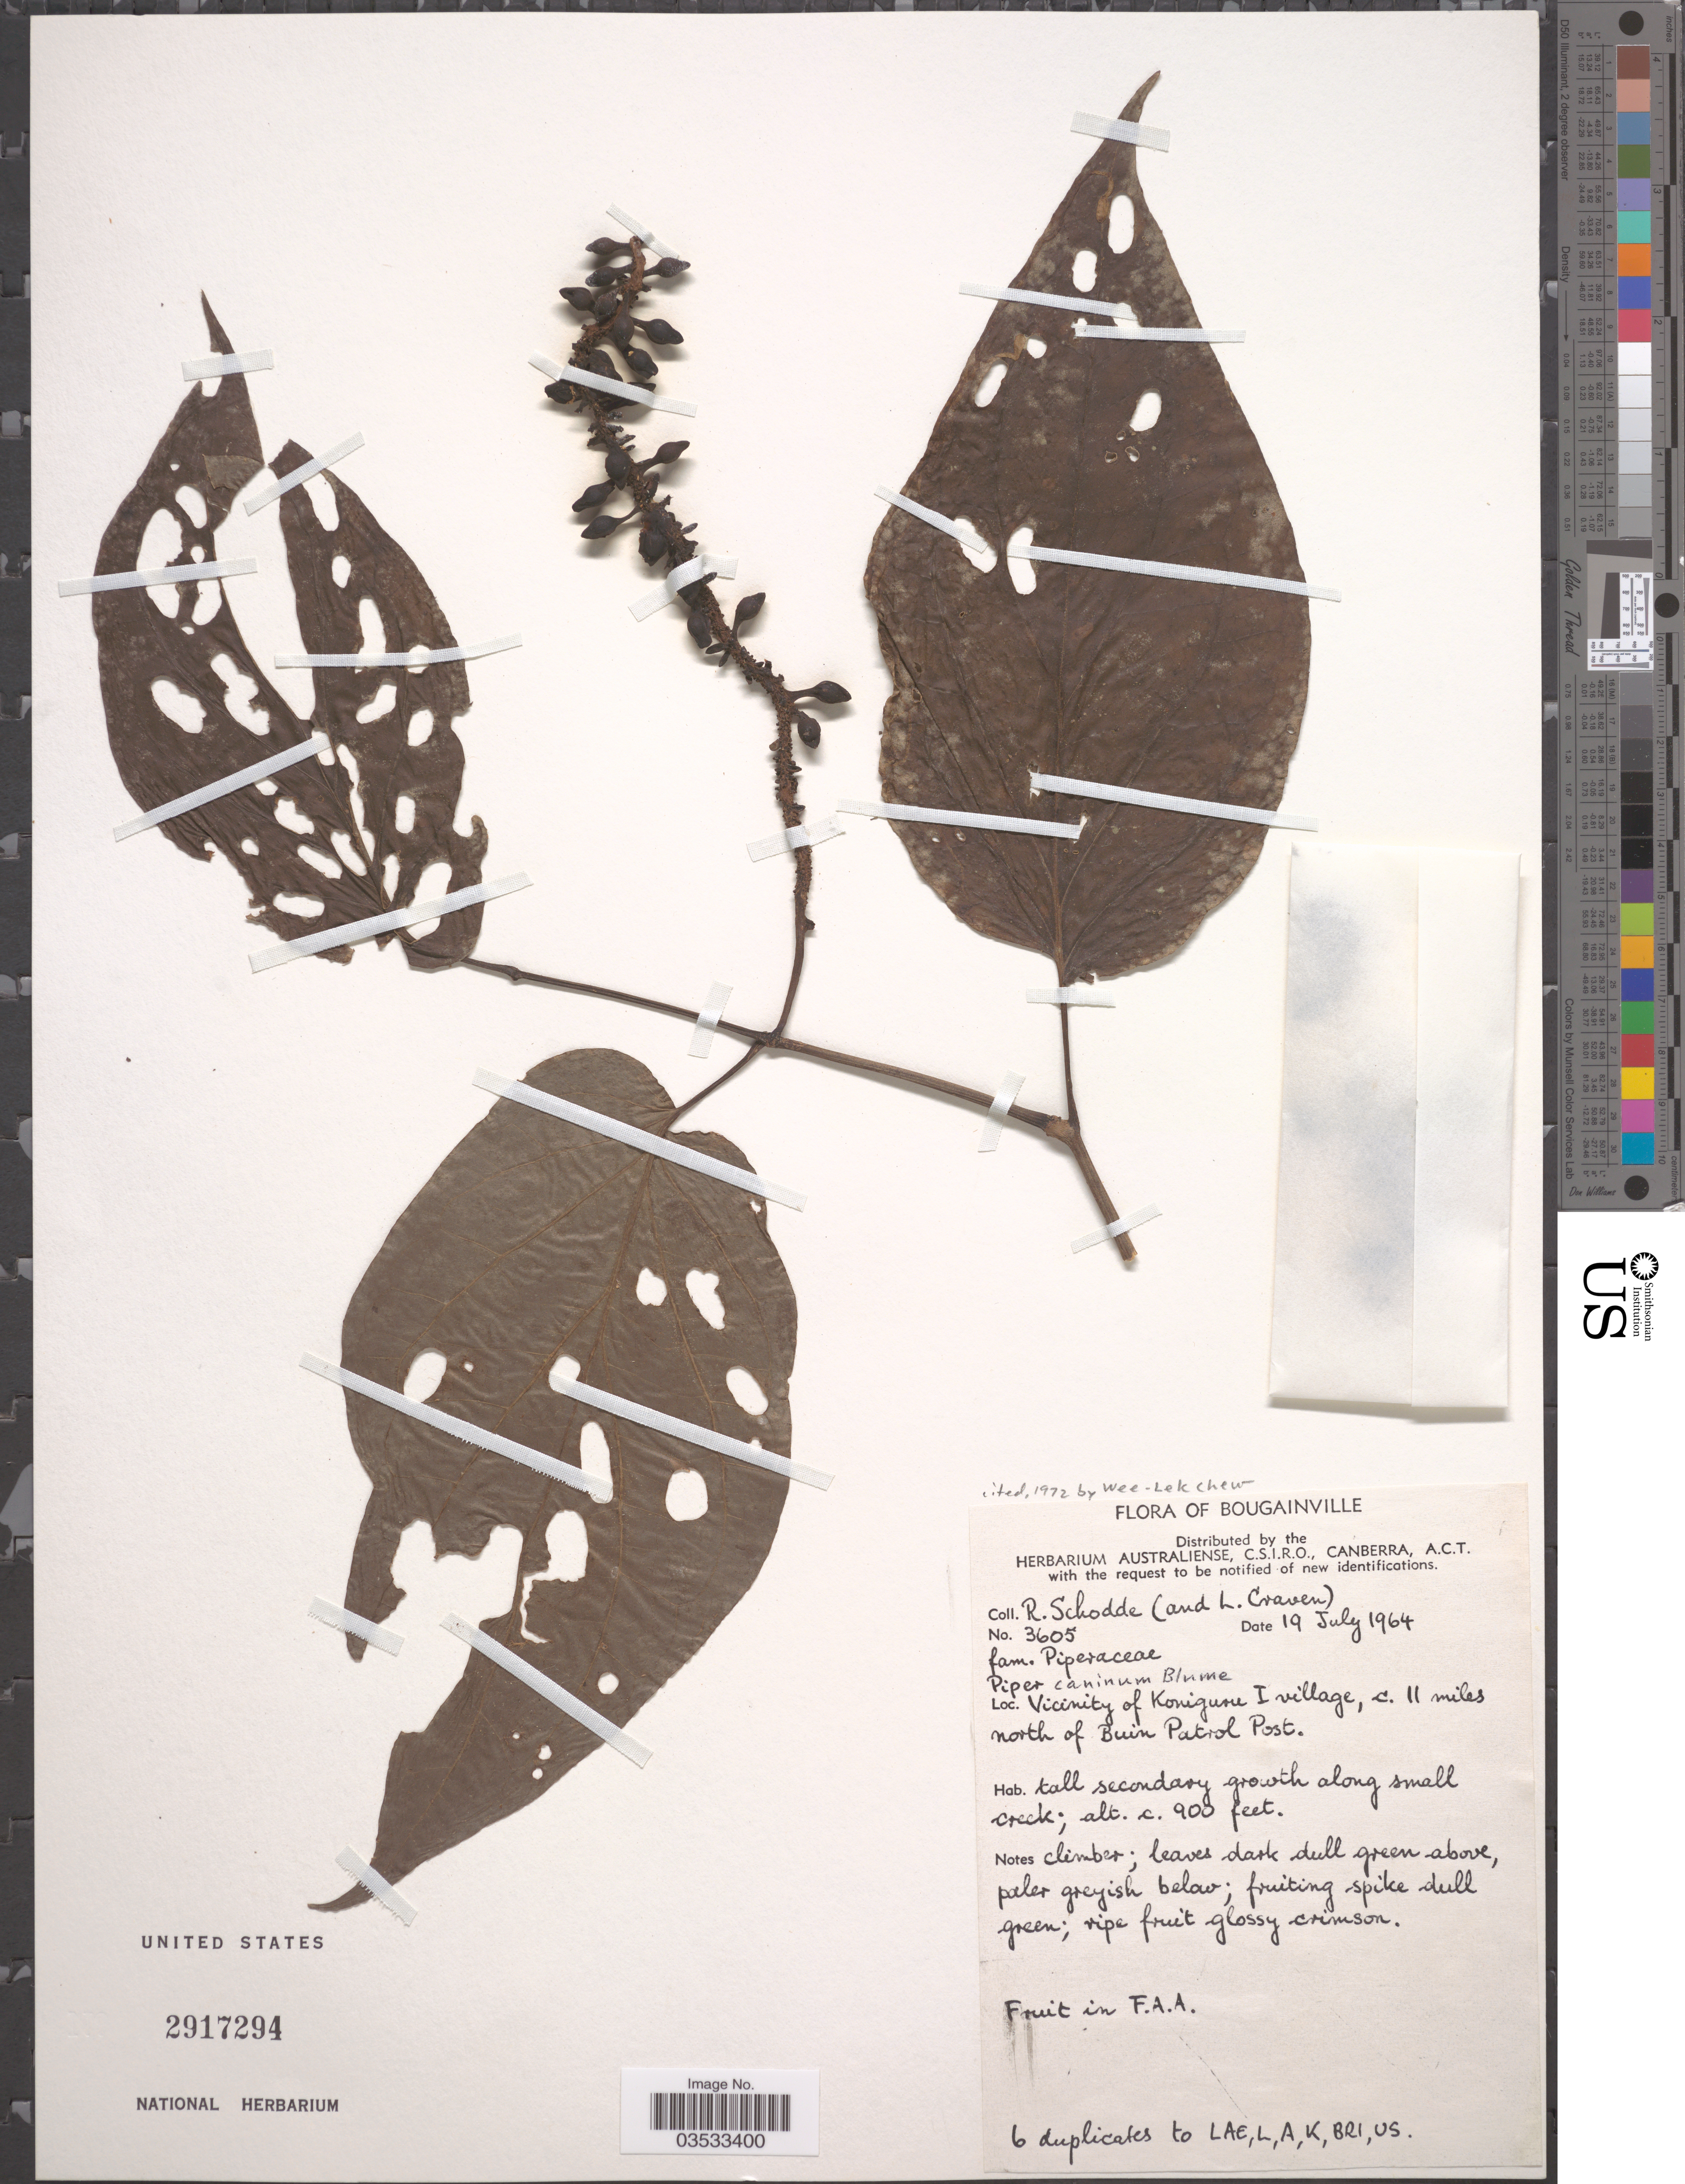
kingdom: Plantae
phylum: Tracheophyta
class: Magnoliopsida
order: Piperales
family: Piperaceae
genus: Piper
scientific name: Piper caninum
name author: Blume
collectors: R. Schodde & L. A. Craven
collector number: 3605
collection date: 1964-07-19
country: Papua New Guinea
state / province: Bougainville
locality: Vicinity of Koniguru I village, c. 11 miles north of Buin Patrol Post.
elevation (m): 274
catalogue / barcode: US 2917294